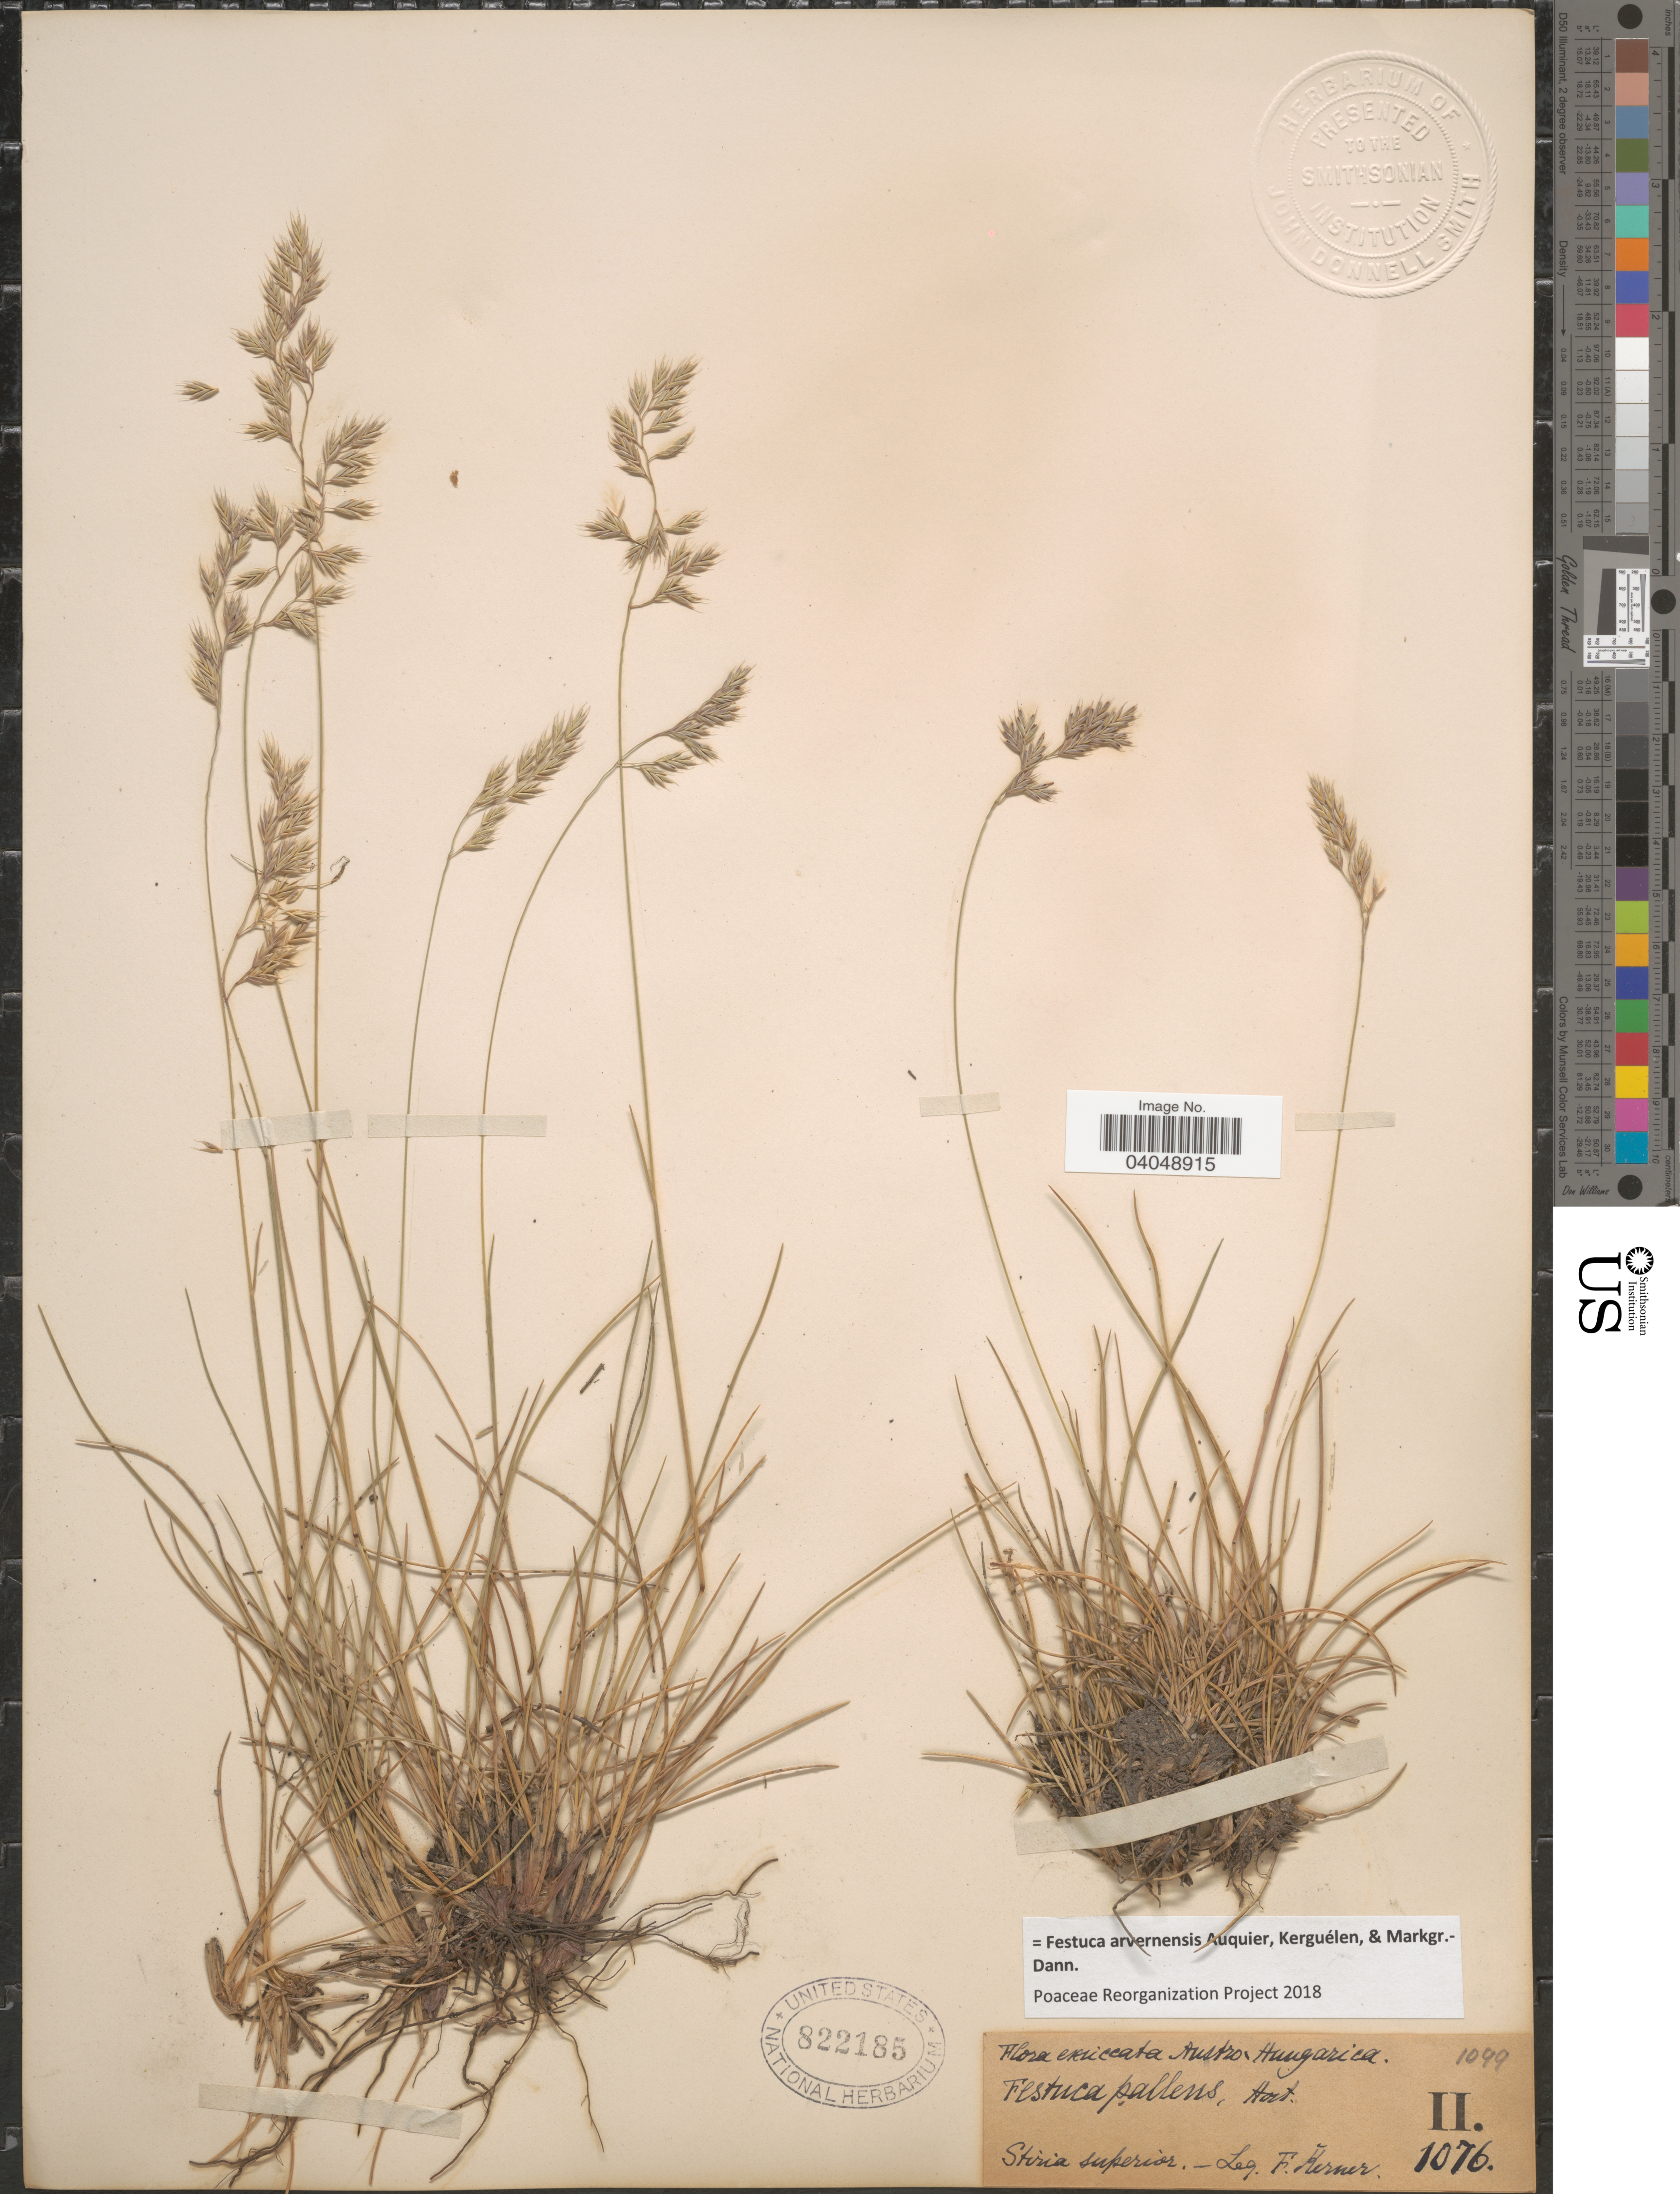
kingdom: Plantae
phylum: Tracheophyta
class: Liliopsida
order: Poales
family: Poaceae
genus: Festuca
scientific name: Festuca arvernensis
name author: Auquier et al.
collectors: F. Kerner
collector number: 1076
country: Austria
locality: Austro-Hungarica. Stiria superior.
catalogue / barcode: US 822185